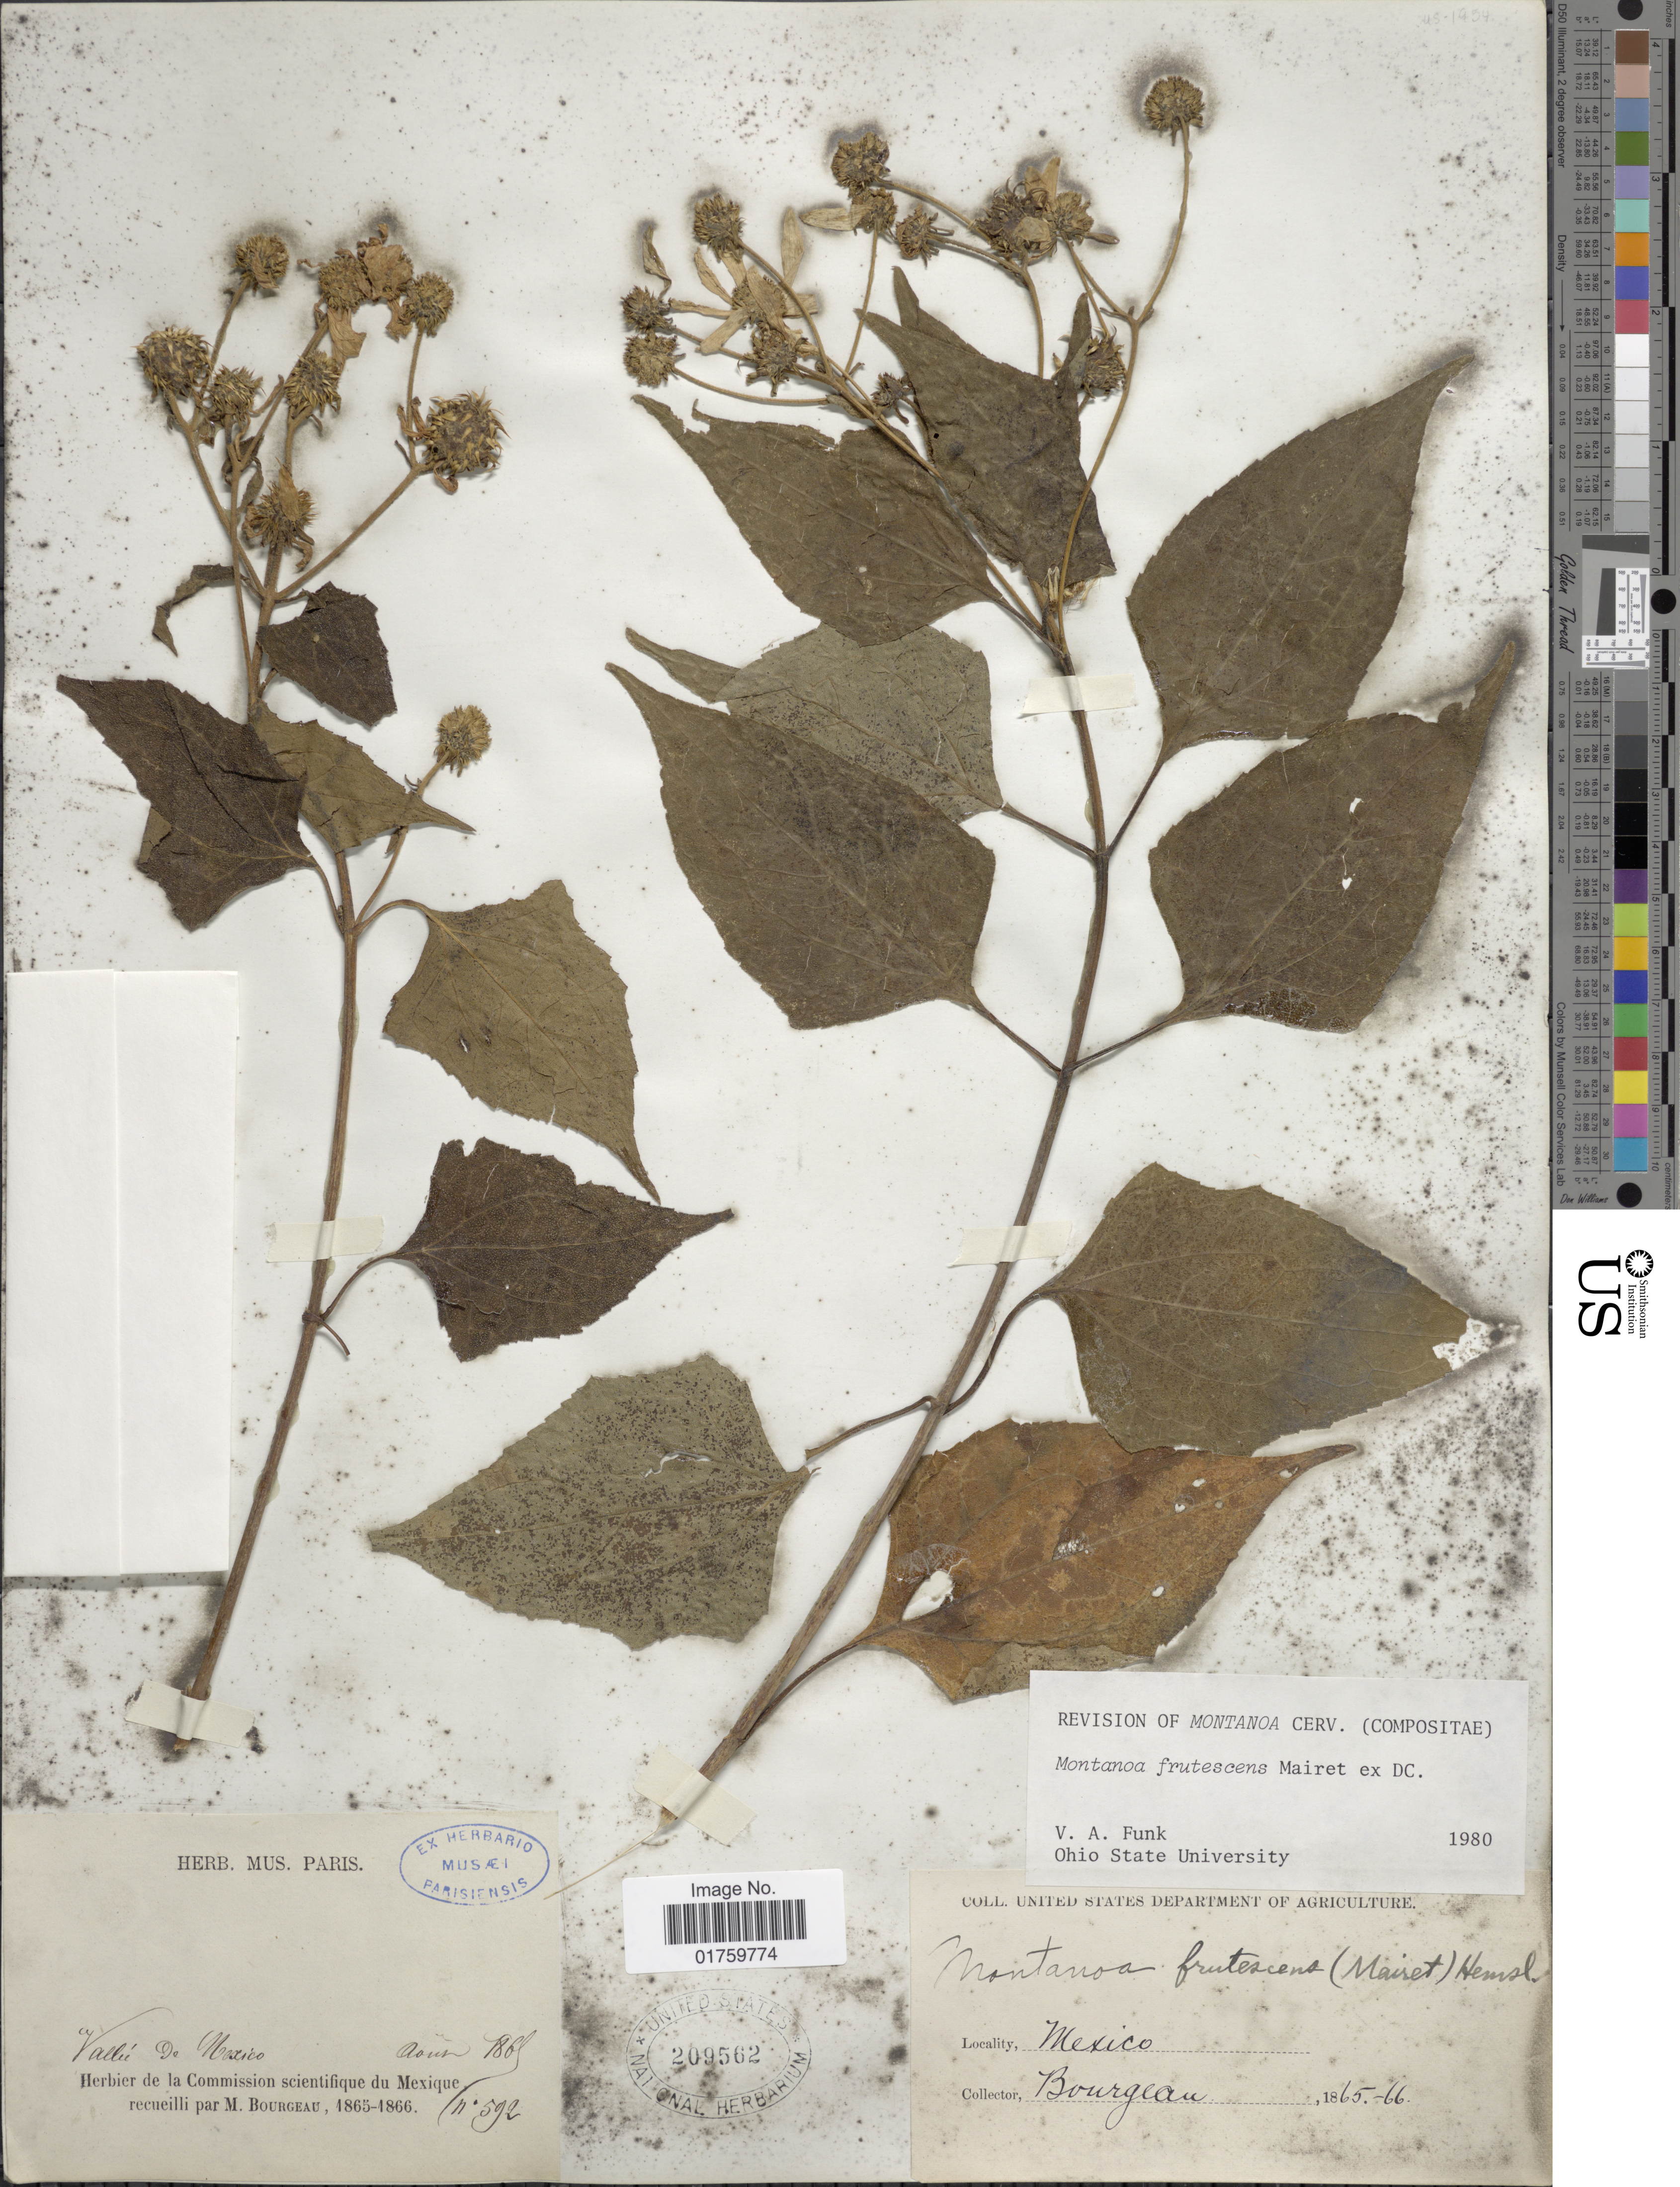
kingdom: Plantae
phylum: Tracheophyta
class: Magnoliopsida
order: Asterales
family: Asteraceae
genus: Montanoa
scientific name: Montanoa frutescens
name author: Mairet ex DC.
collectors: M. Bourgeau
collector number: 592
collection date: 1869-08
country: Mexico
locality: Vallee de Mexico.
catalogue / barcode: US 209562